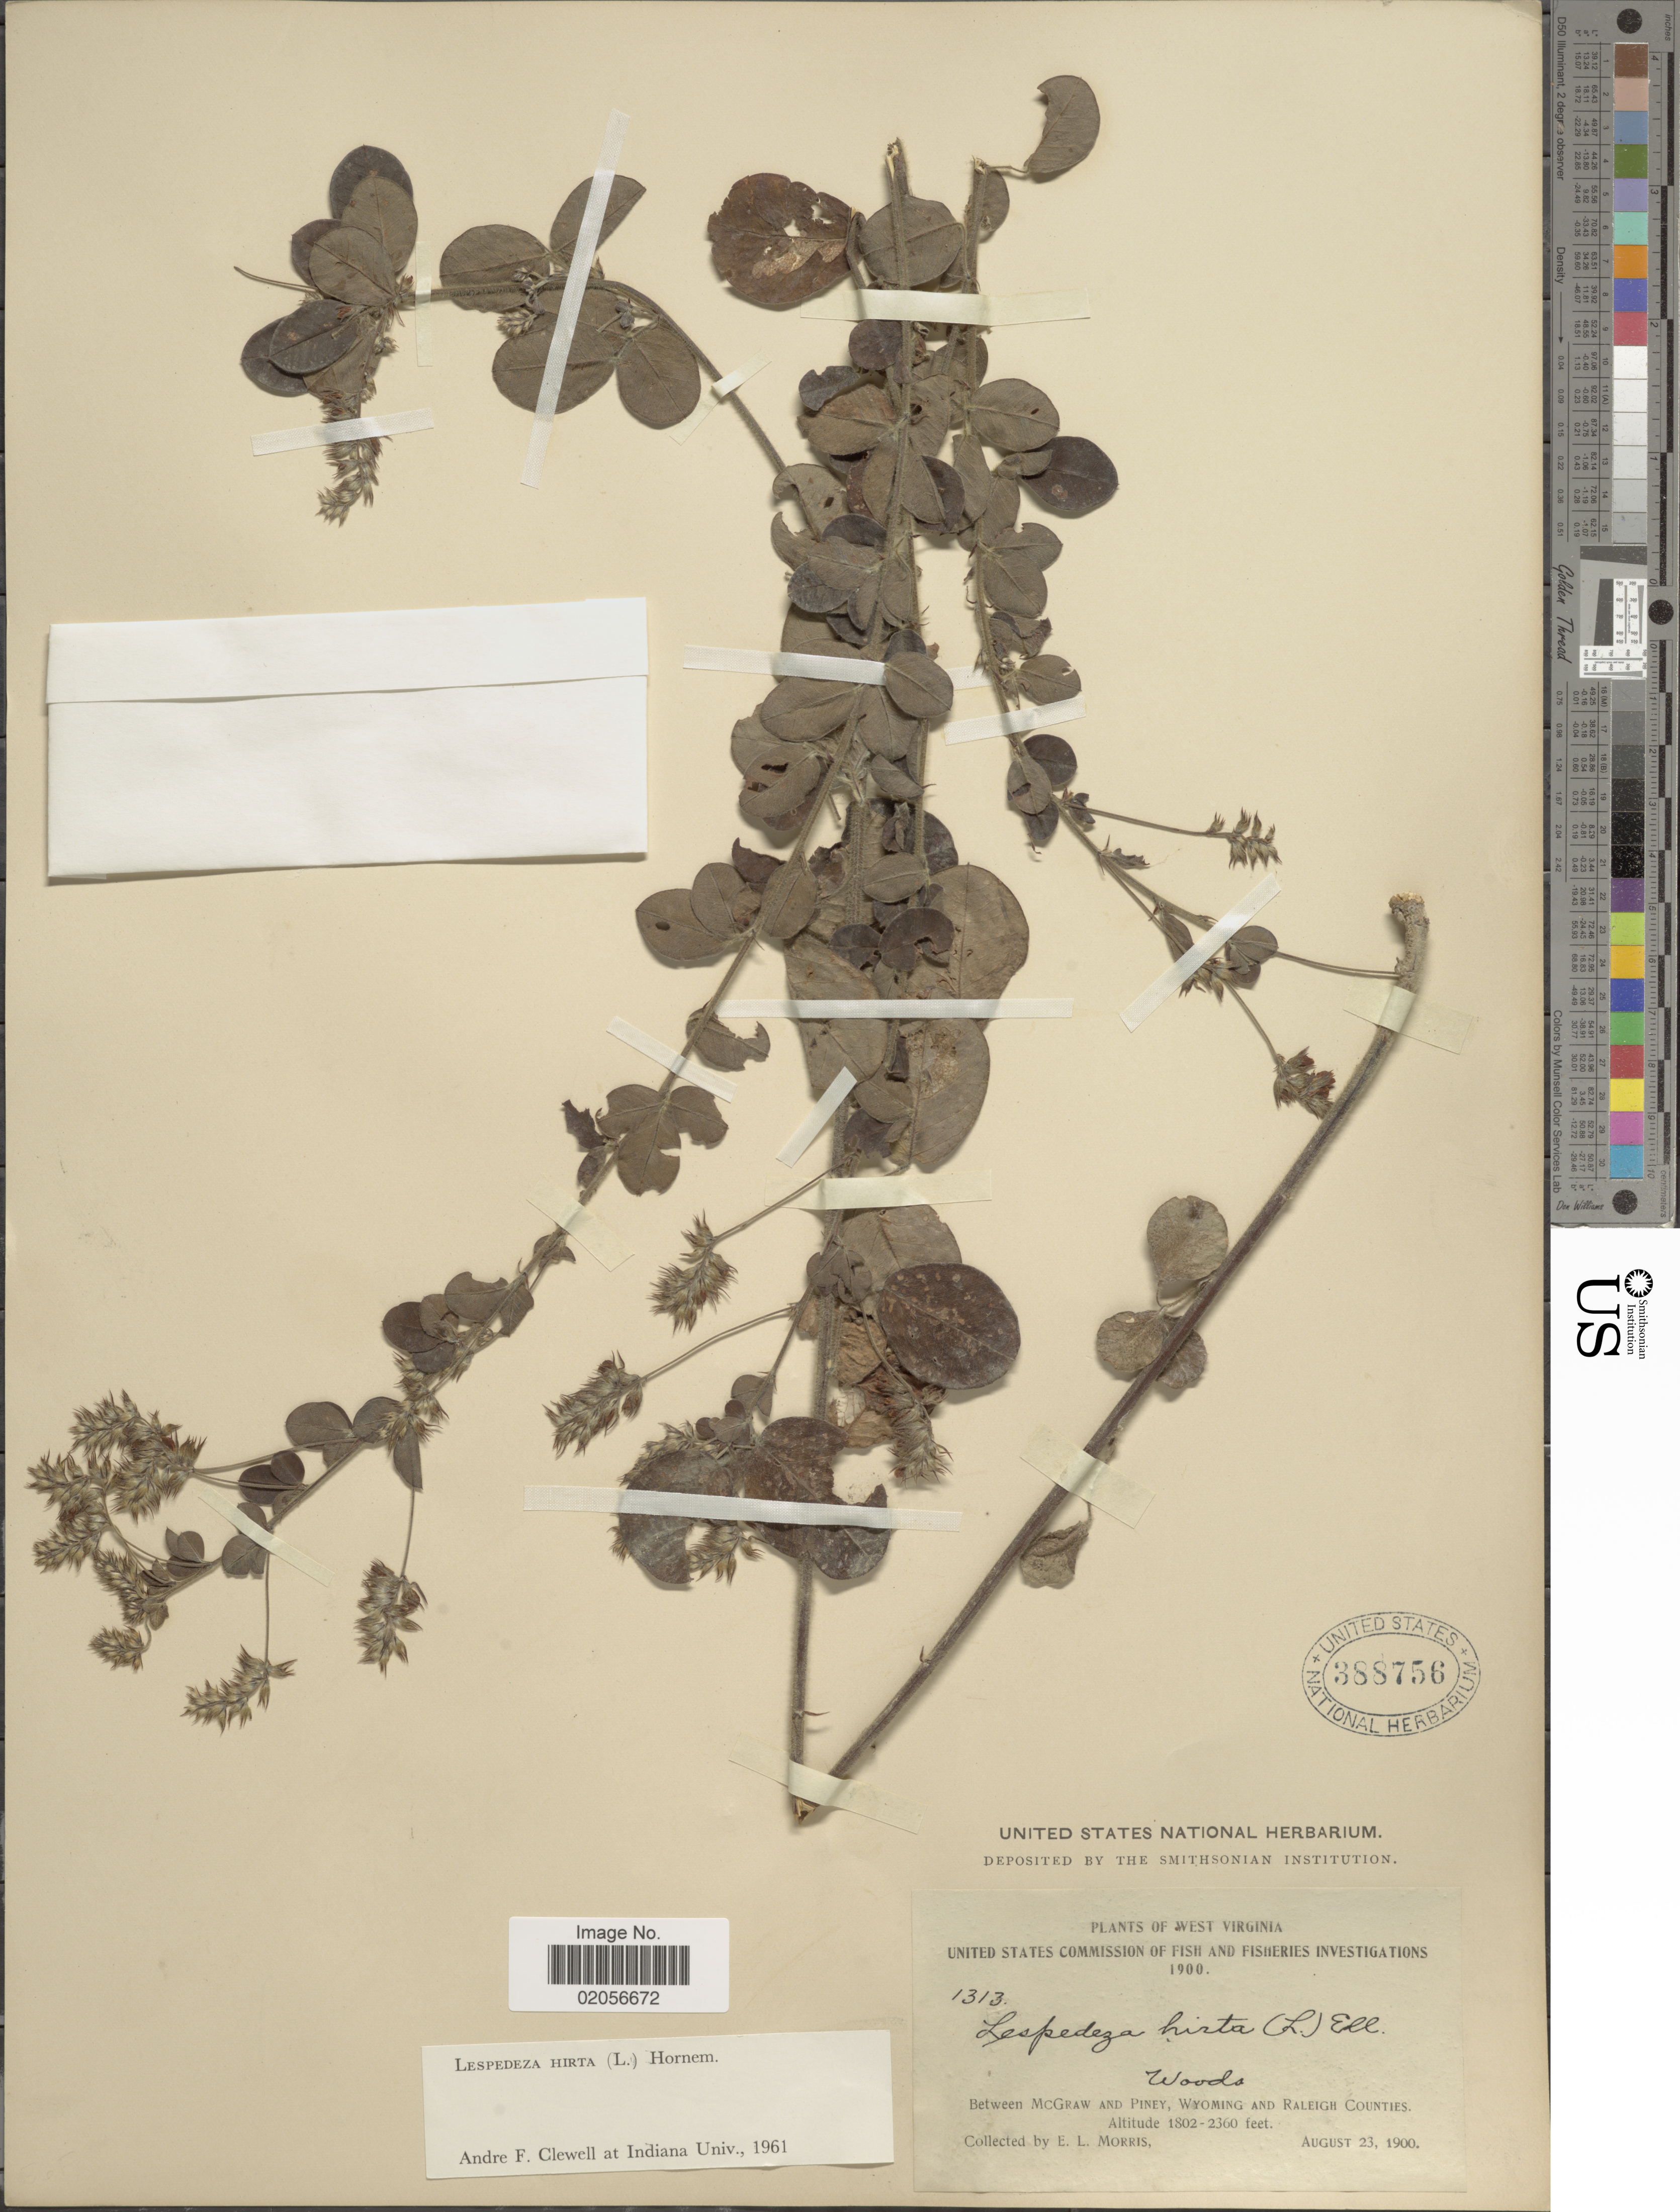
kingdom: Plantae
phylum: Tracheophyta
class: Magnoliopsida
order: Fabales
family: Fabaceae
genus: Lespedeza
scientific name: Lespedeza hirta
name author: (L.) Hornem.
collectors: E. Morris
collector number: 1313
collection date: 1900-08-23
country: United States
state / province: West Virginia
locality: Woods, Between McGraw and Piney, Wyoming and Raleigh Counties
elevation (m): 549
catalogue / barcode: US 388756